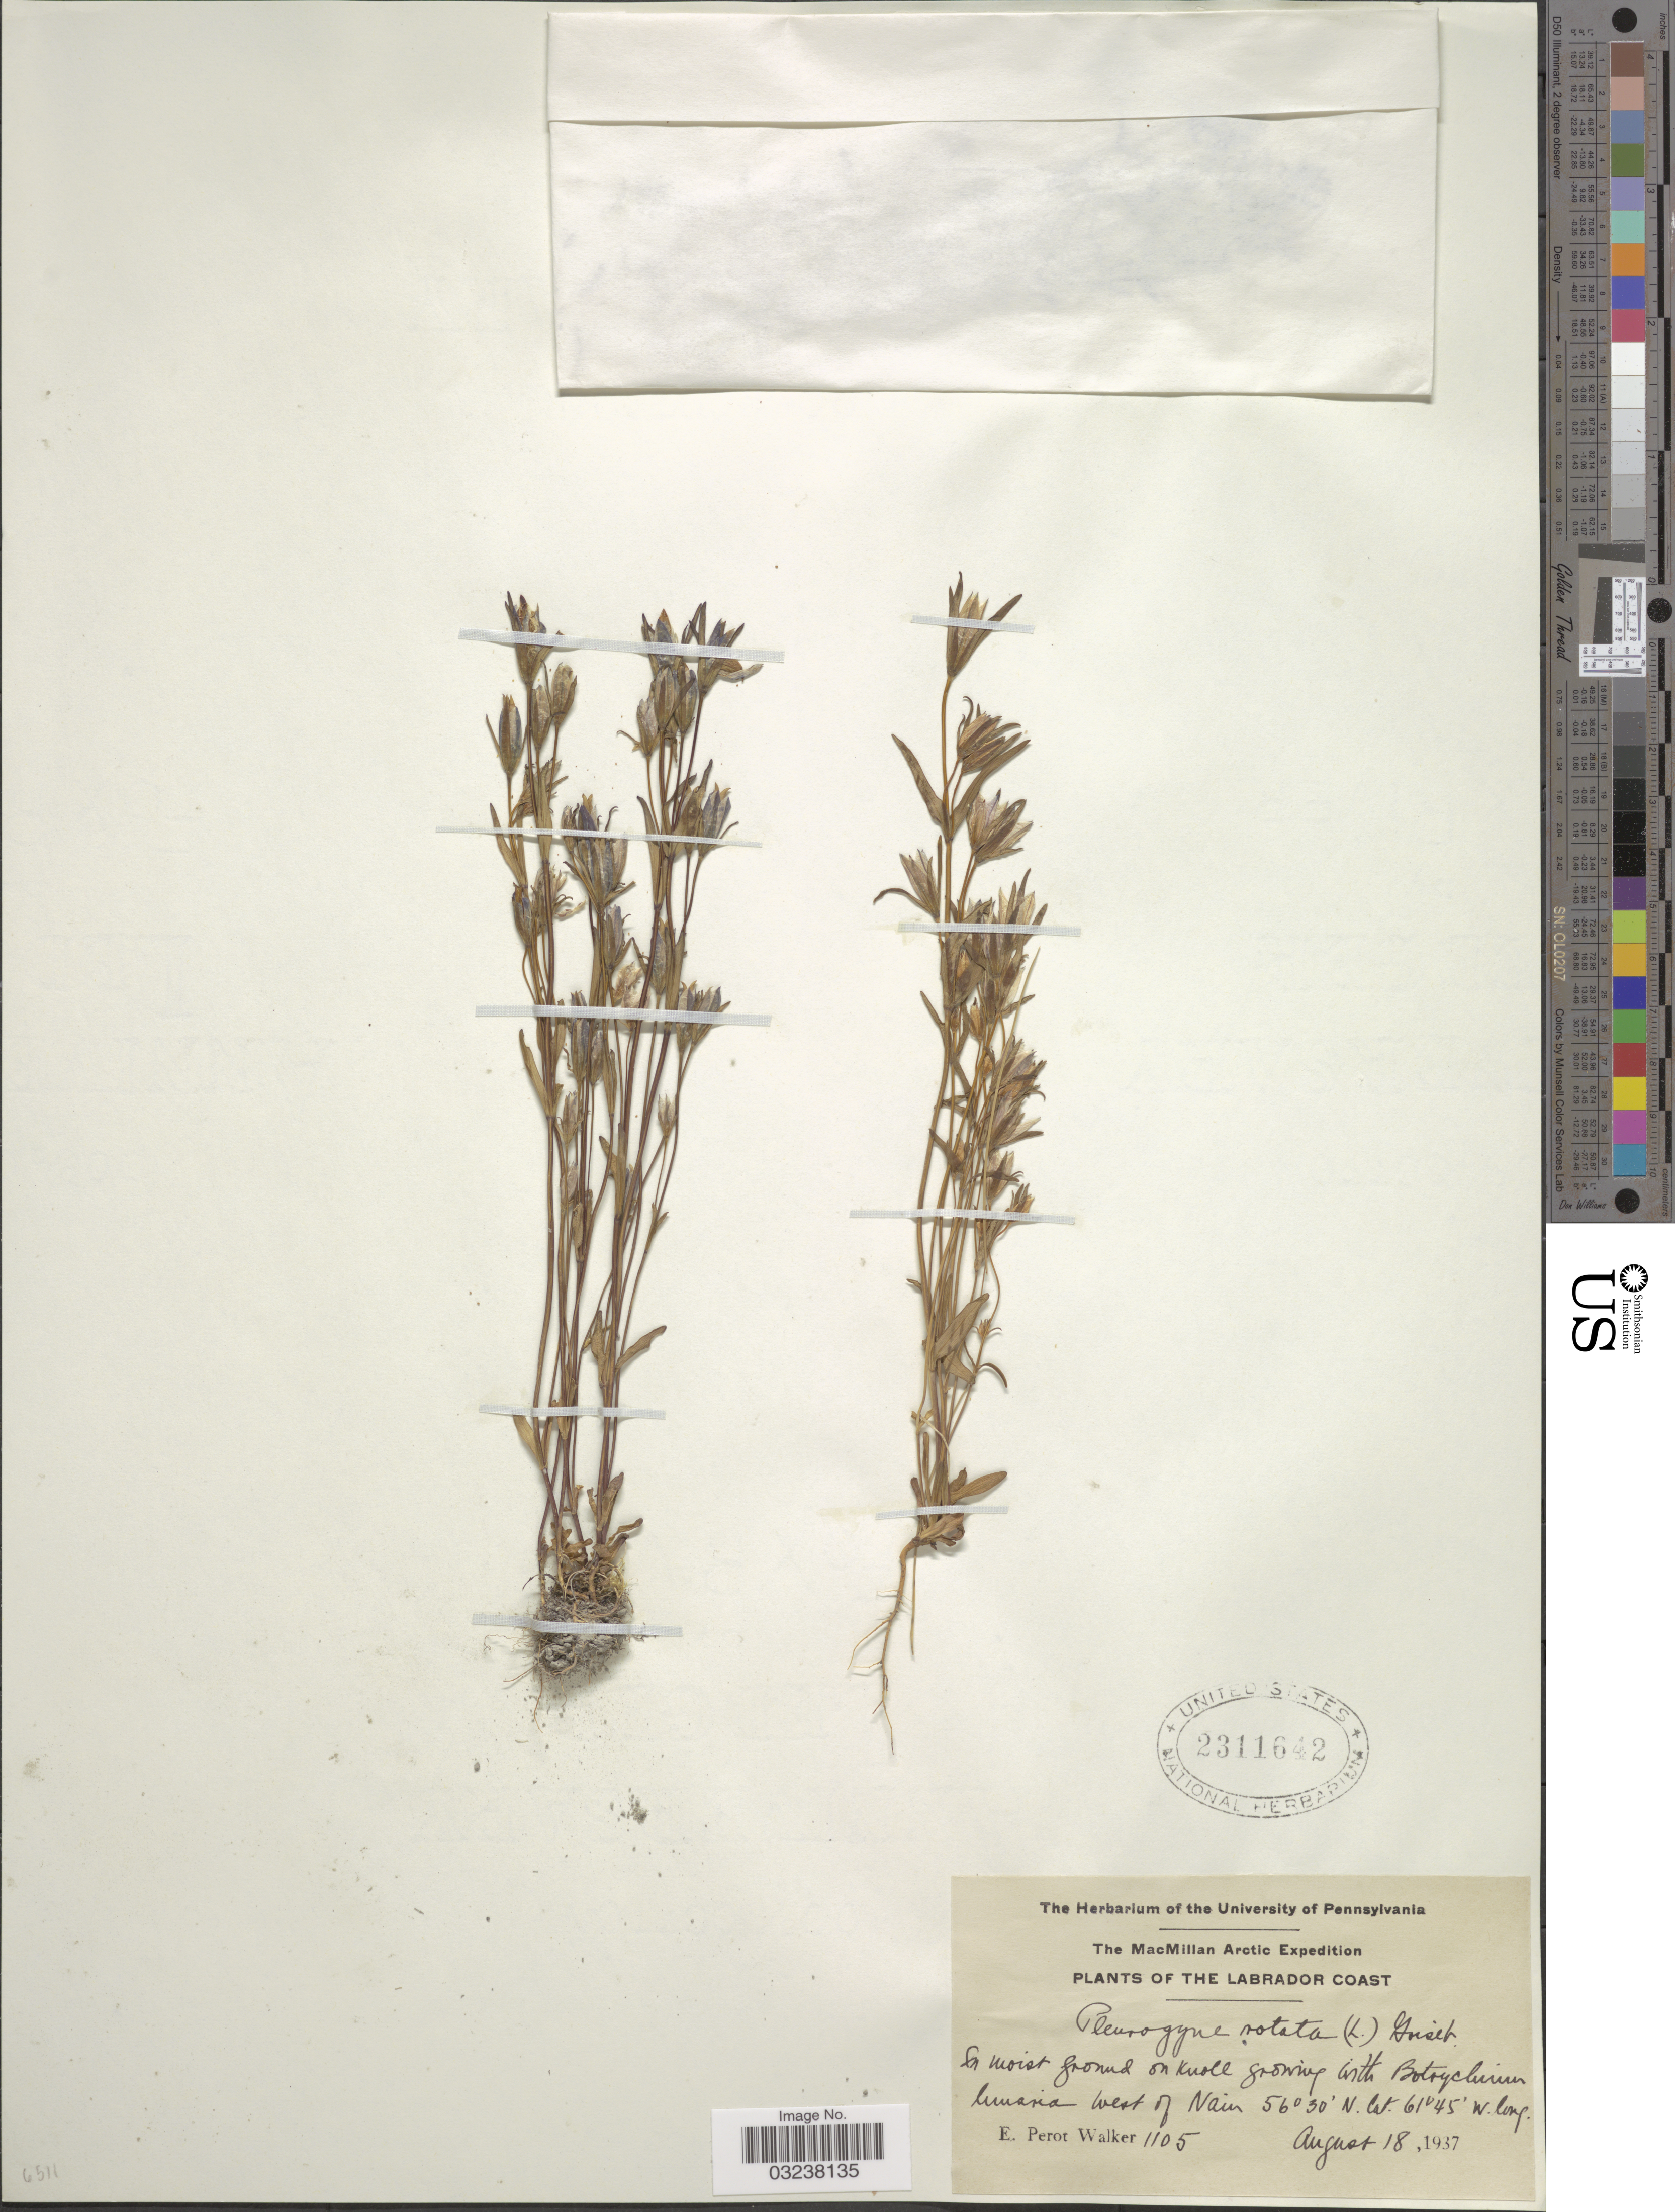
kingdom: Plantae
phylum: Tracheophyta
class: Magnoliopsida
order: Gentianales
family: Gentianaceae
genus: Lomatogonium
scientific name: Lomatogonium rotatum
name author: (L.) Fr.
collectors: E. Walker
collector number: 1105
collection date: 1937-08-18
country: Canada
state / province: Newfoundland and Labrador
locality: Labrador Coast. West of Nain.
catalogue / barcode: US 2311642